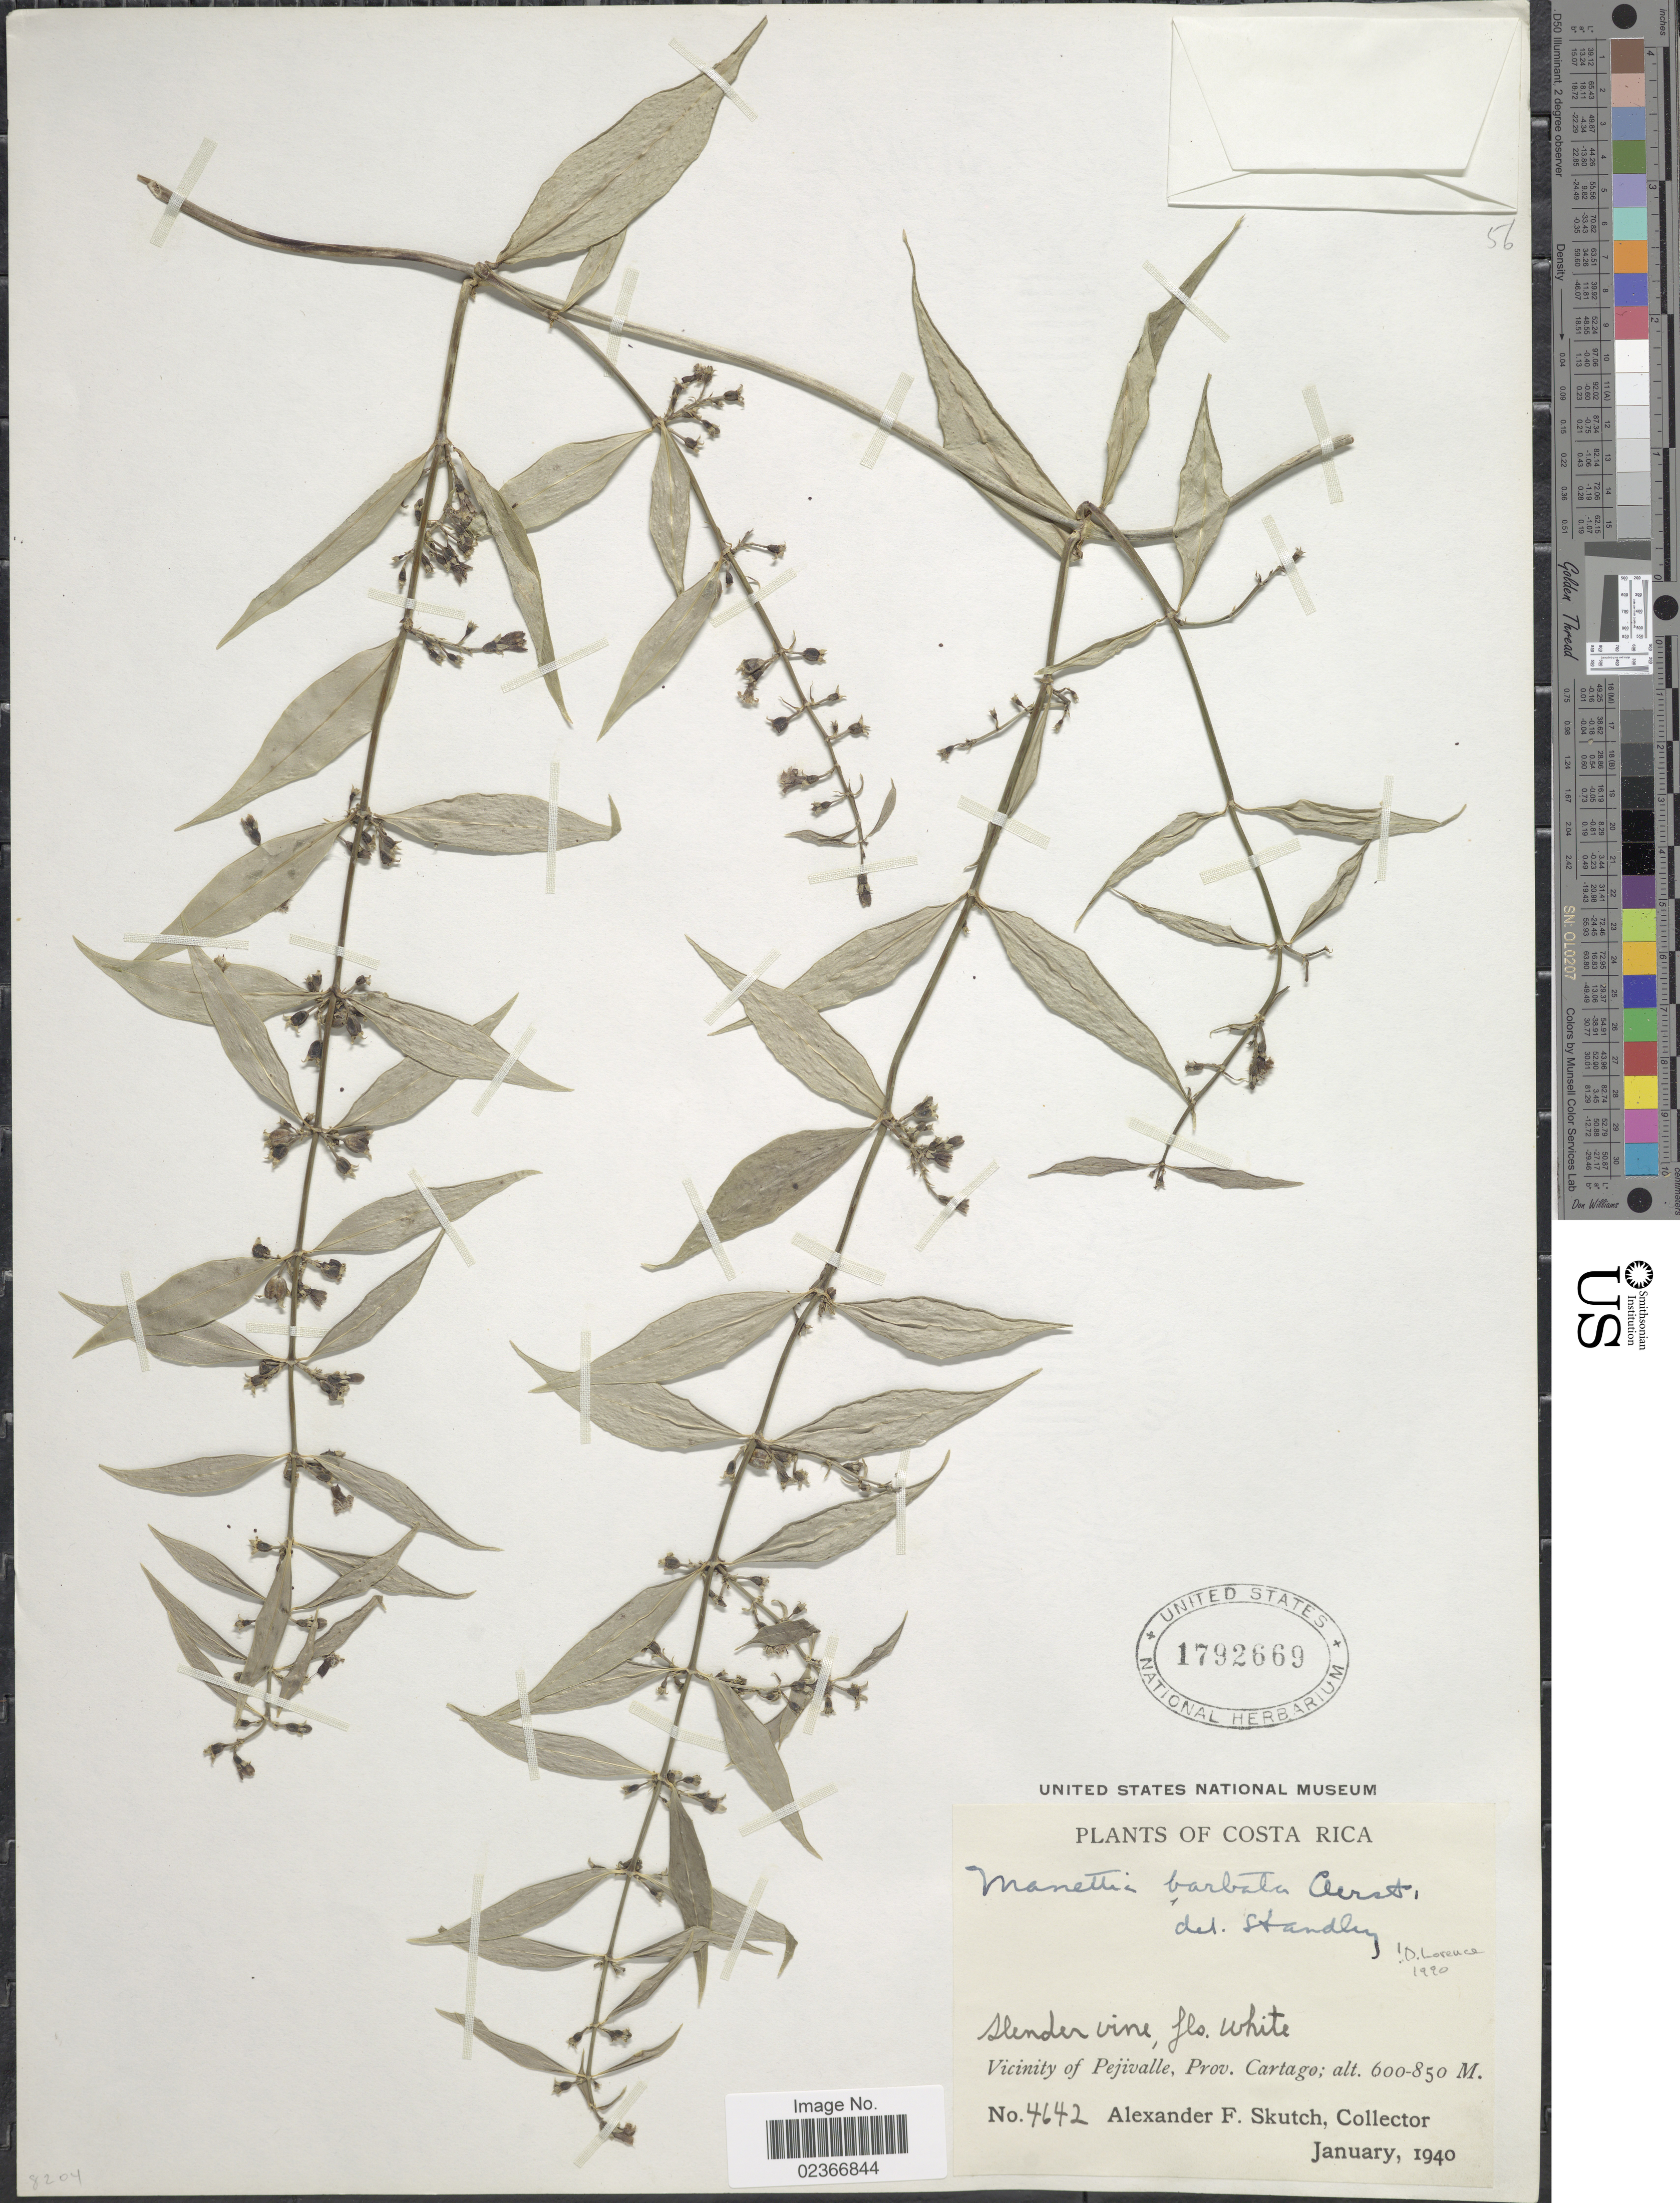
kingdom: Plantae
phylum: Tracheophyta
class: Magnoliopsida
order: Gentianales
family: Rubiaceae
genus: Manettia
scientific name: Manettia barbata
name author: Oerst.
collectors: A. F. Skutch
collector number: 4642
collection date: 1940-01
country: Costa Rica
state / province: Cartago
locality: Vicinity of Pejivalle, Prov. Cartago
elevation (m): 600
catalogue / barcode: US 1792669